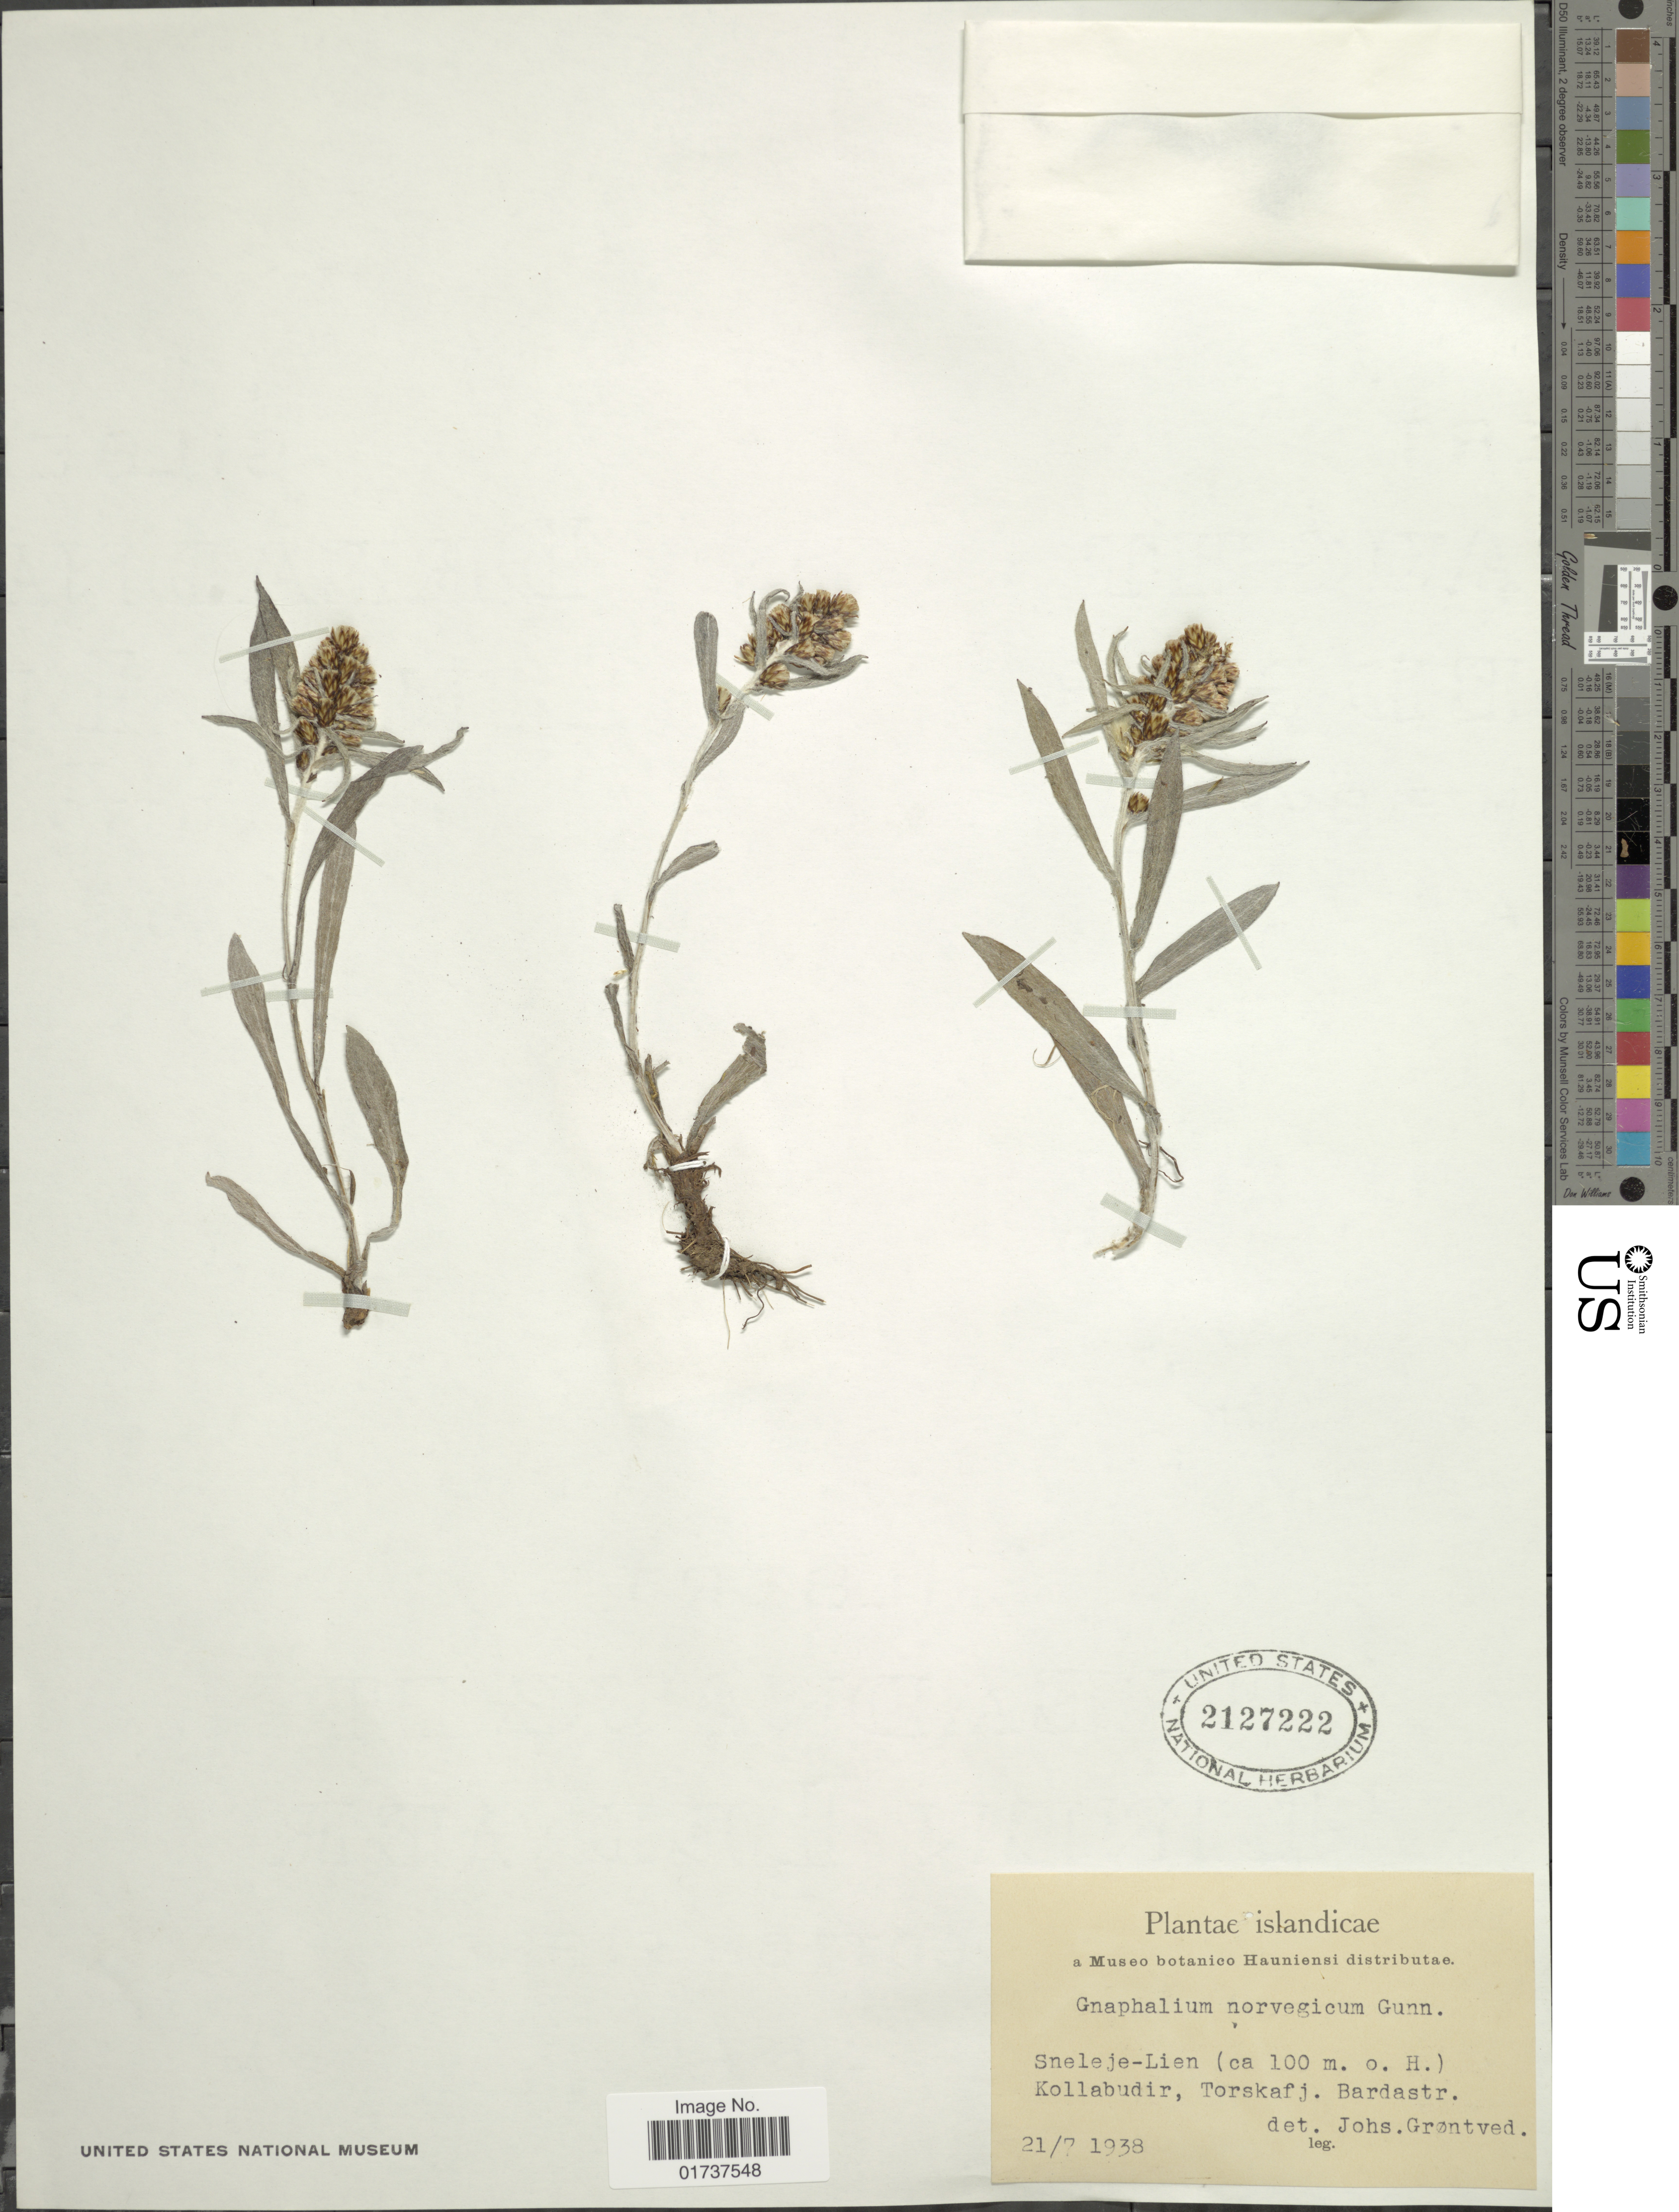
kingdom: Plantae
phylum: Tracheophyta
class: Magnoliopsida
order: Asterales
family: Asteraceae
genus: Gnaphalium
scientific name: Gnaphalium norvegicum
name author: Gunnerus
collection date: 1938-07-21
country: Iceland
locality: Sneleje-Lien, Kollabudir, Torskafj, Bardastr.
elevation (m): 100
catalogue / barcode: US 2127222